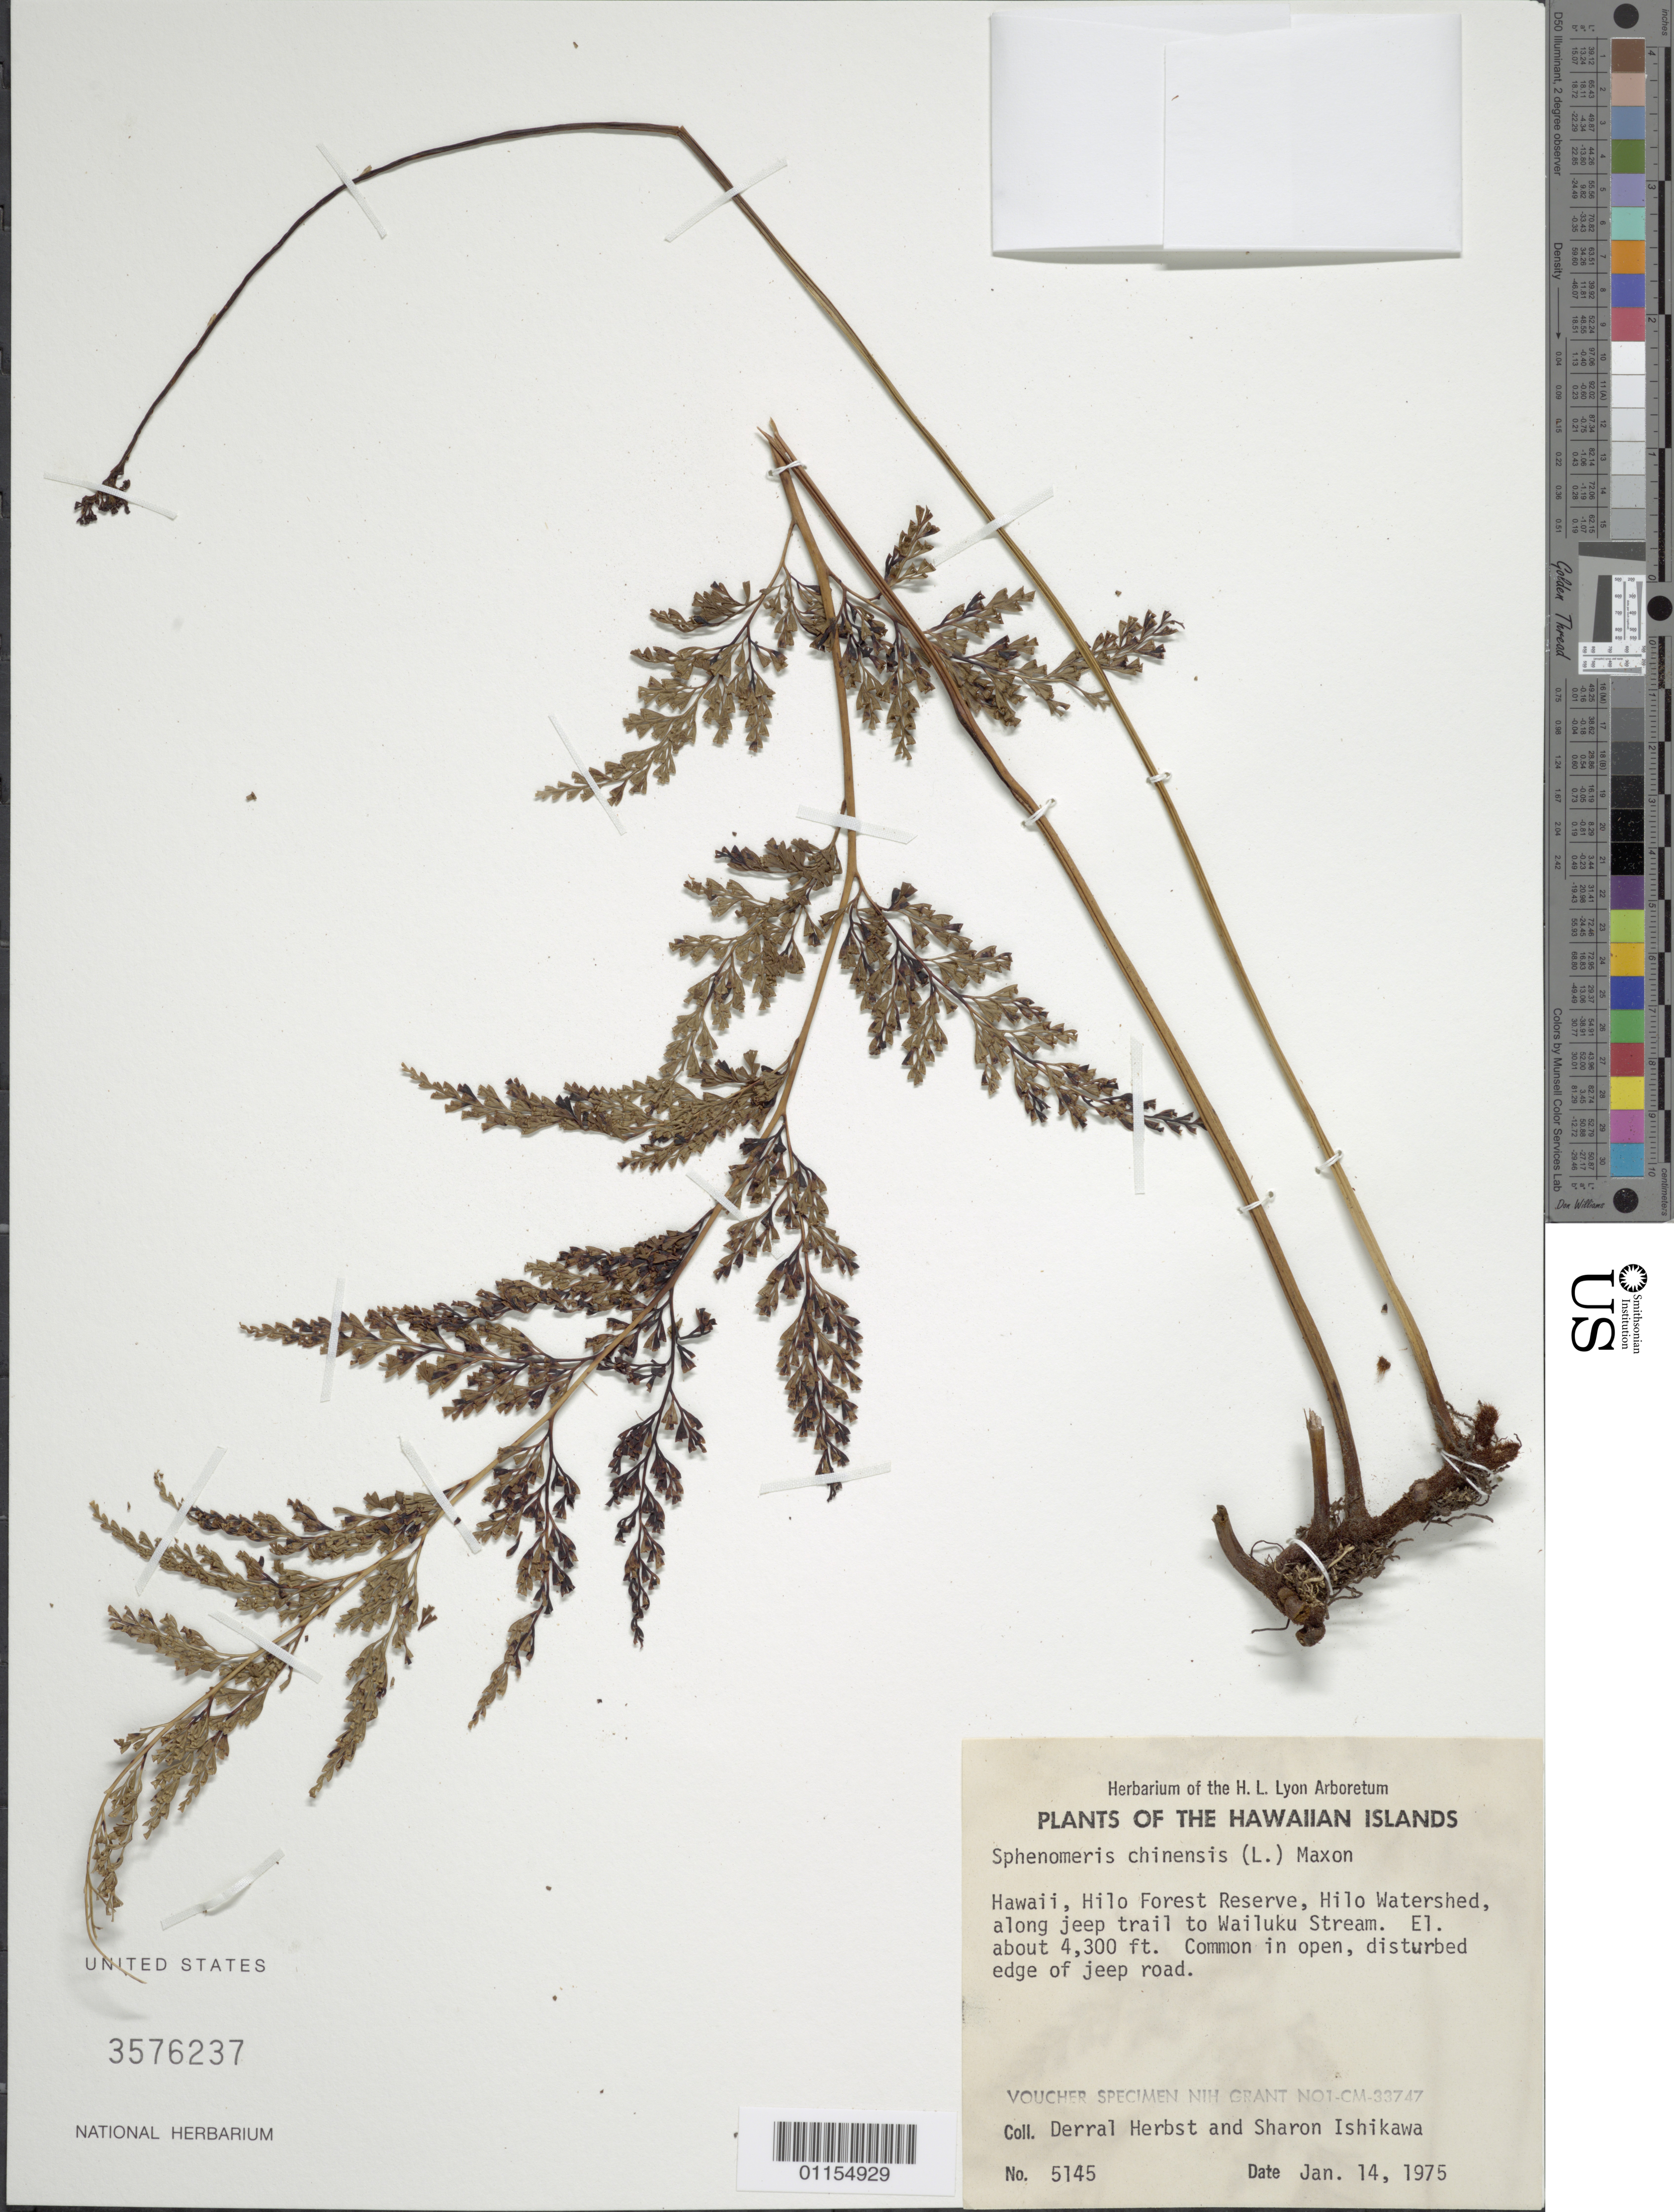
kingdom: Plantae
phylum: Tracheophyta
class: Polypodiopsida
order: Polypodiales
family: Lindsaeaceae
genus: Sphenomeris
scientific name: Sphenomeris chinensis var. chinensis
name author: (L.) Maxon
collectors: D. R. Herbst & S. Ishikawa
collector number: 5145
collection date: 1975-01-14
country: United States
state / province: Hawaii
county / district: Hawaii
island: Hawaii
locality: Hilo Forest Reserve, Hilo Watershed, along jeep trail to Wailuku Stream.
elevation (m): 1311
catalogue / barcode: US 3576237